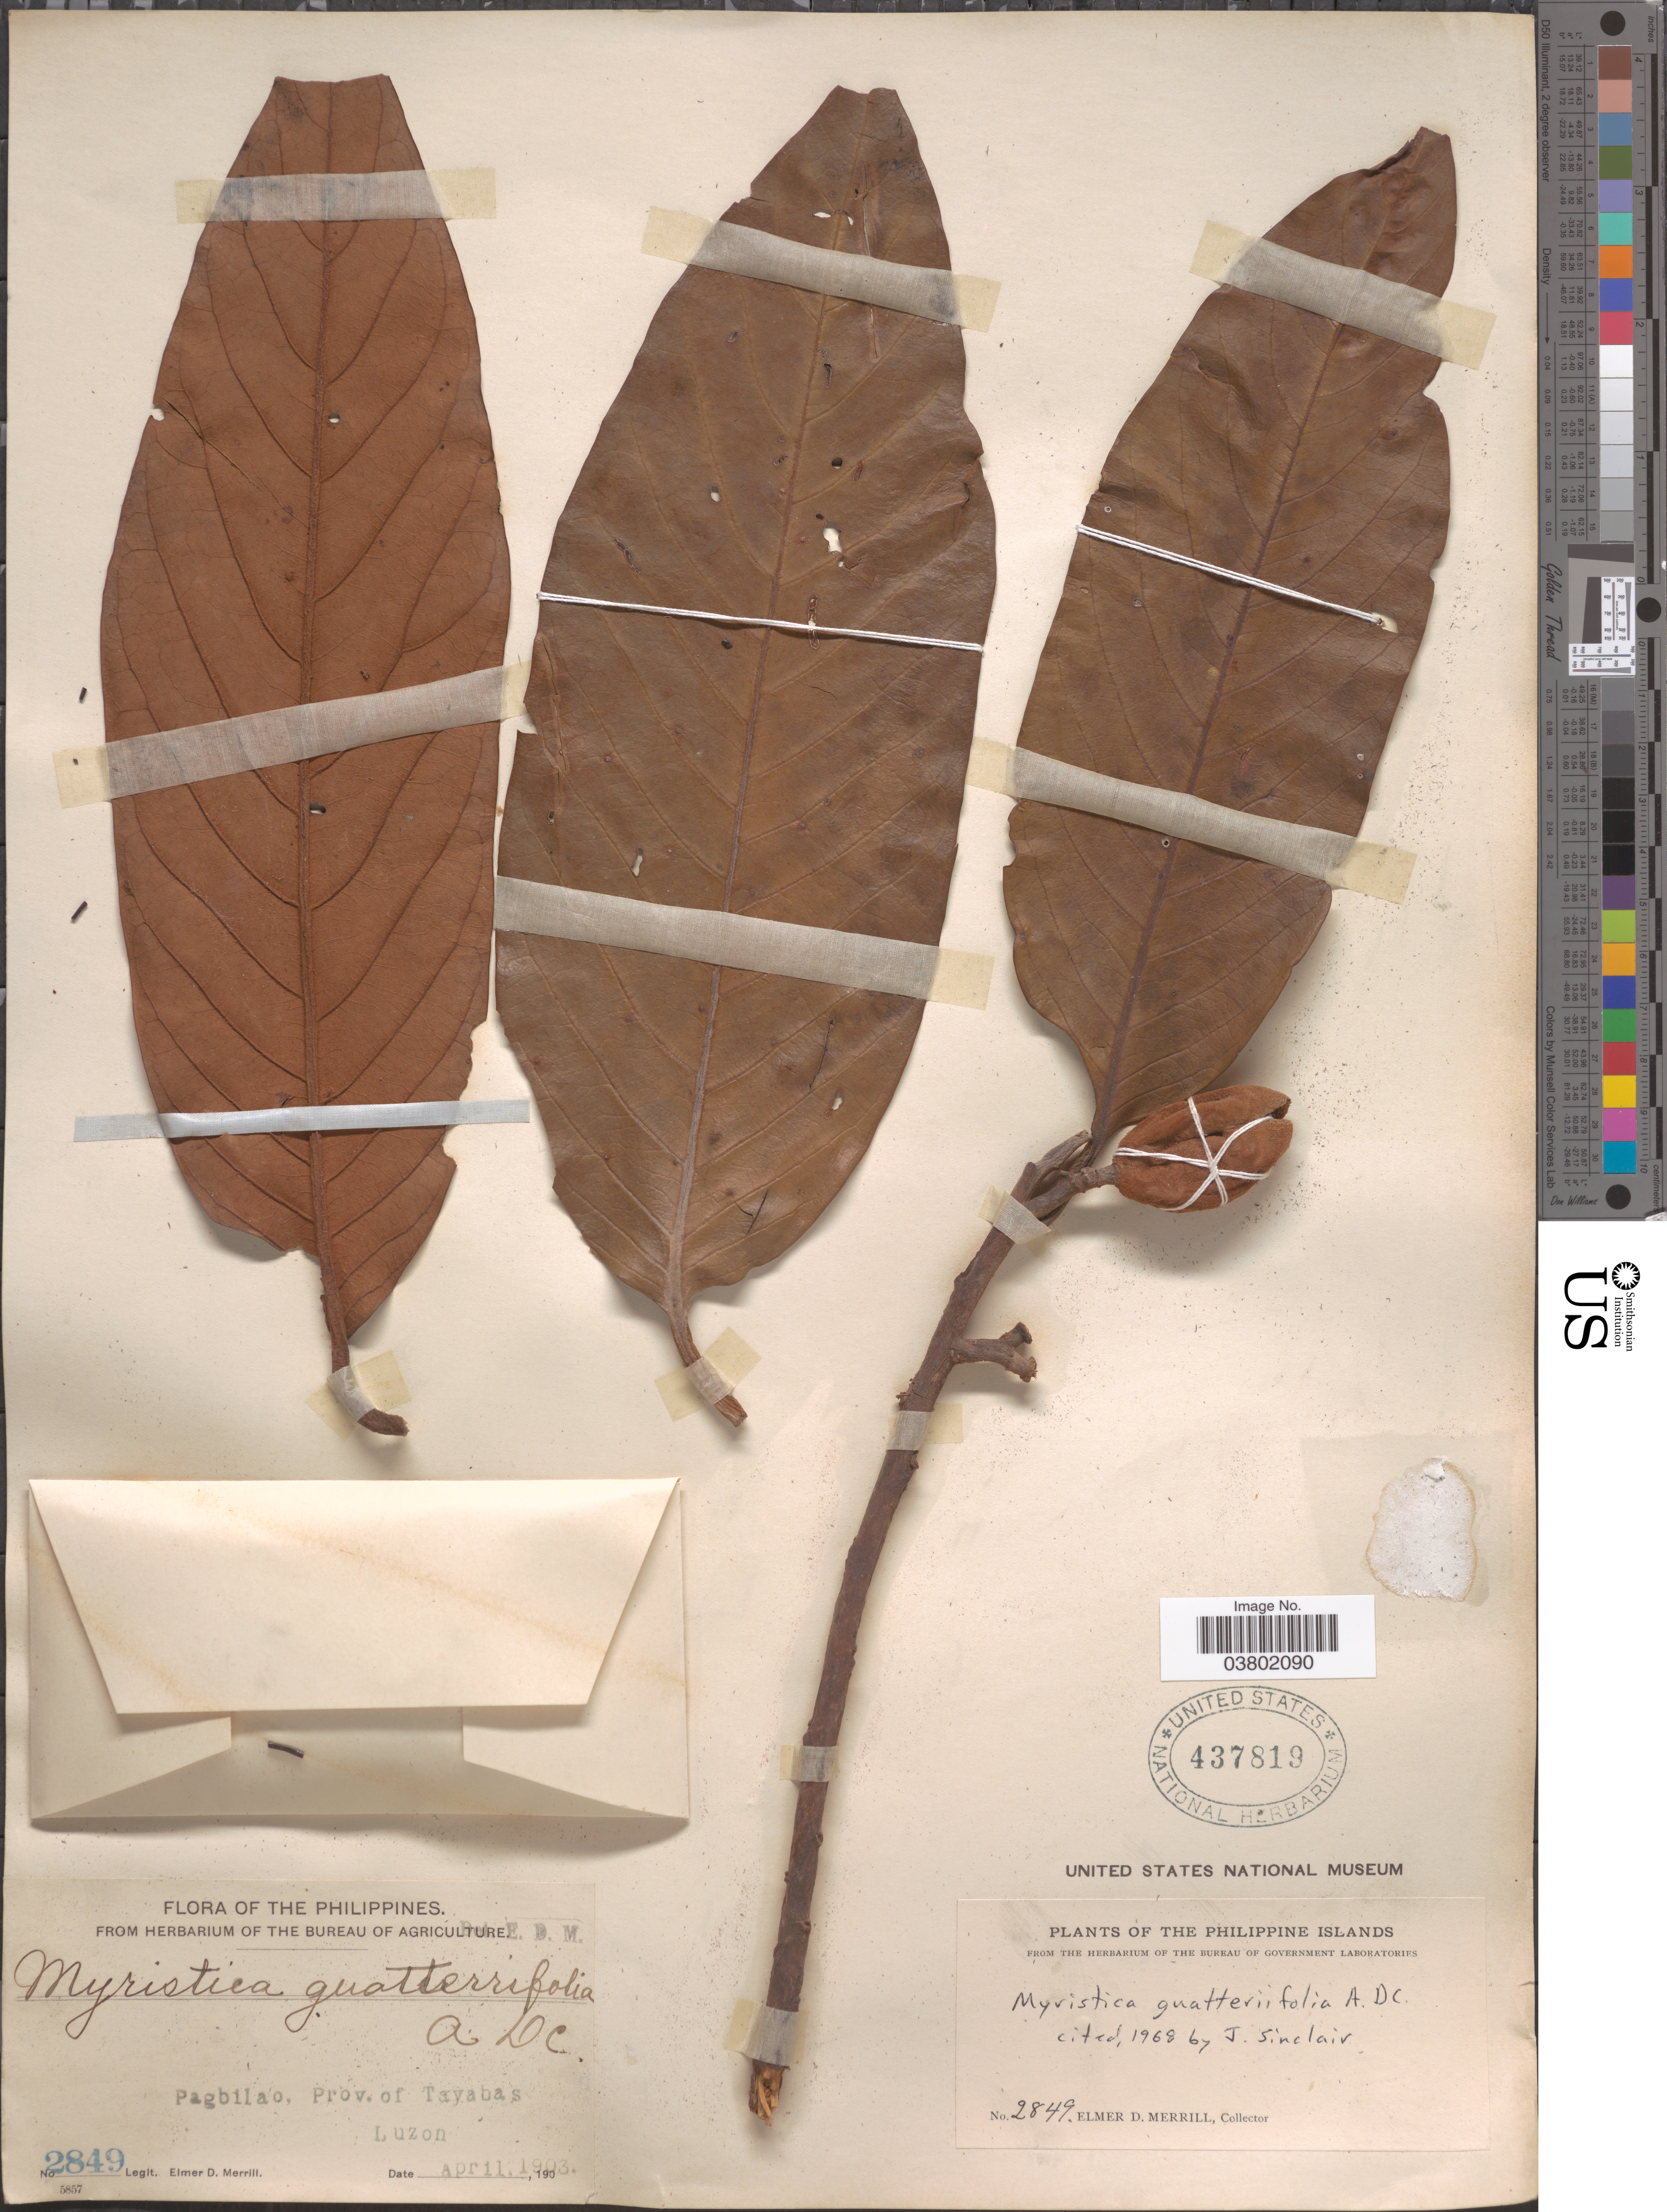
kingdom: Plantae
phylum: Tracheophyta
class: Magnoliopsida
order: Magnoliales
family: Myristicaceae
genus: Myristica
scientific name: Myristica guatteriifolia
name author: A. DC.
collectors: E. D. Merrill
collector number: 2849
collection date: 1903-04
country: Philippines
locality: The Philippine Islands. Pagbilao, Tayabas, Luzon.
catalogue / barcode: US 437819